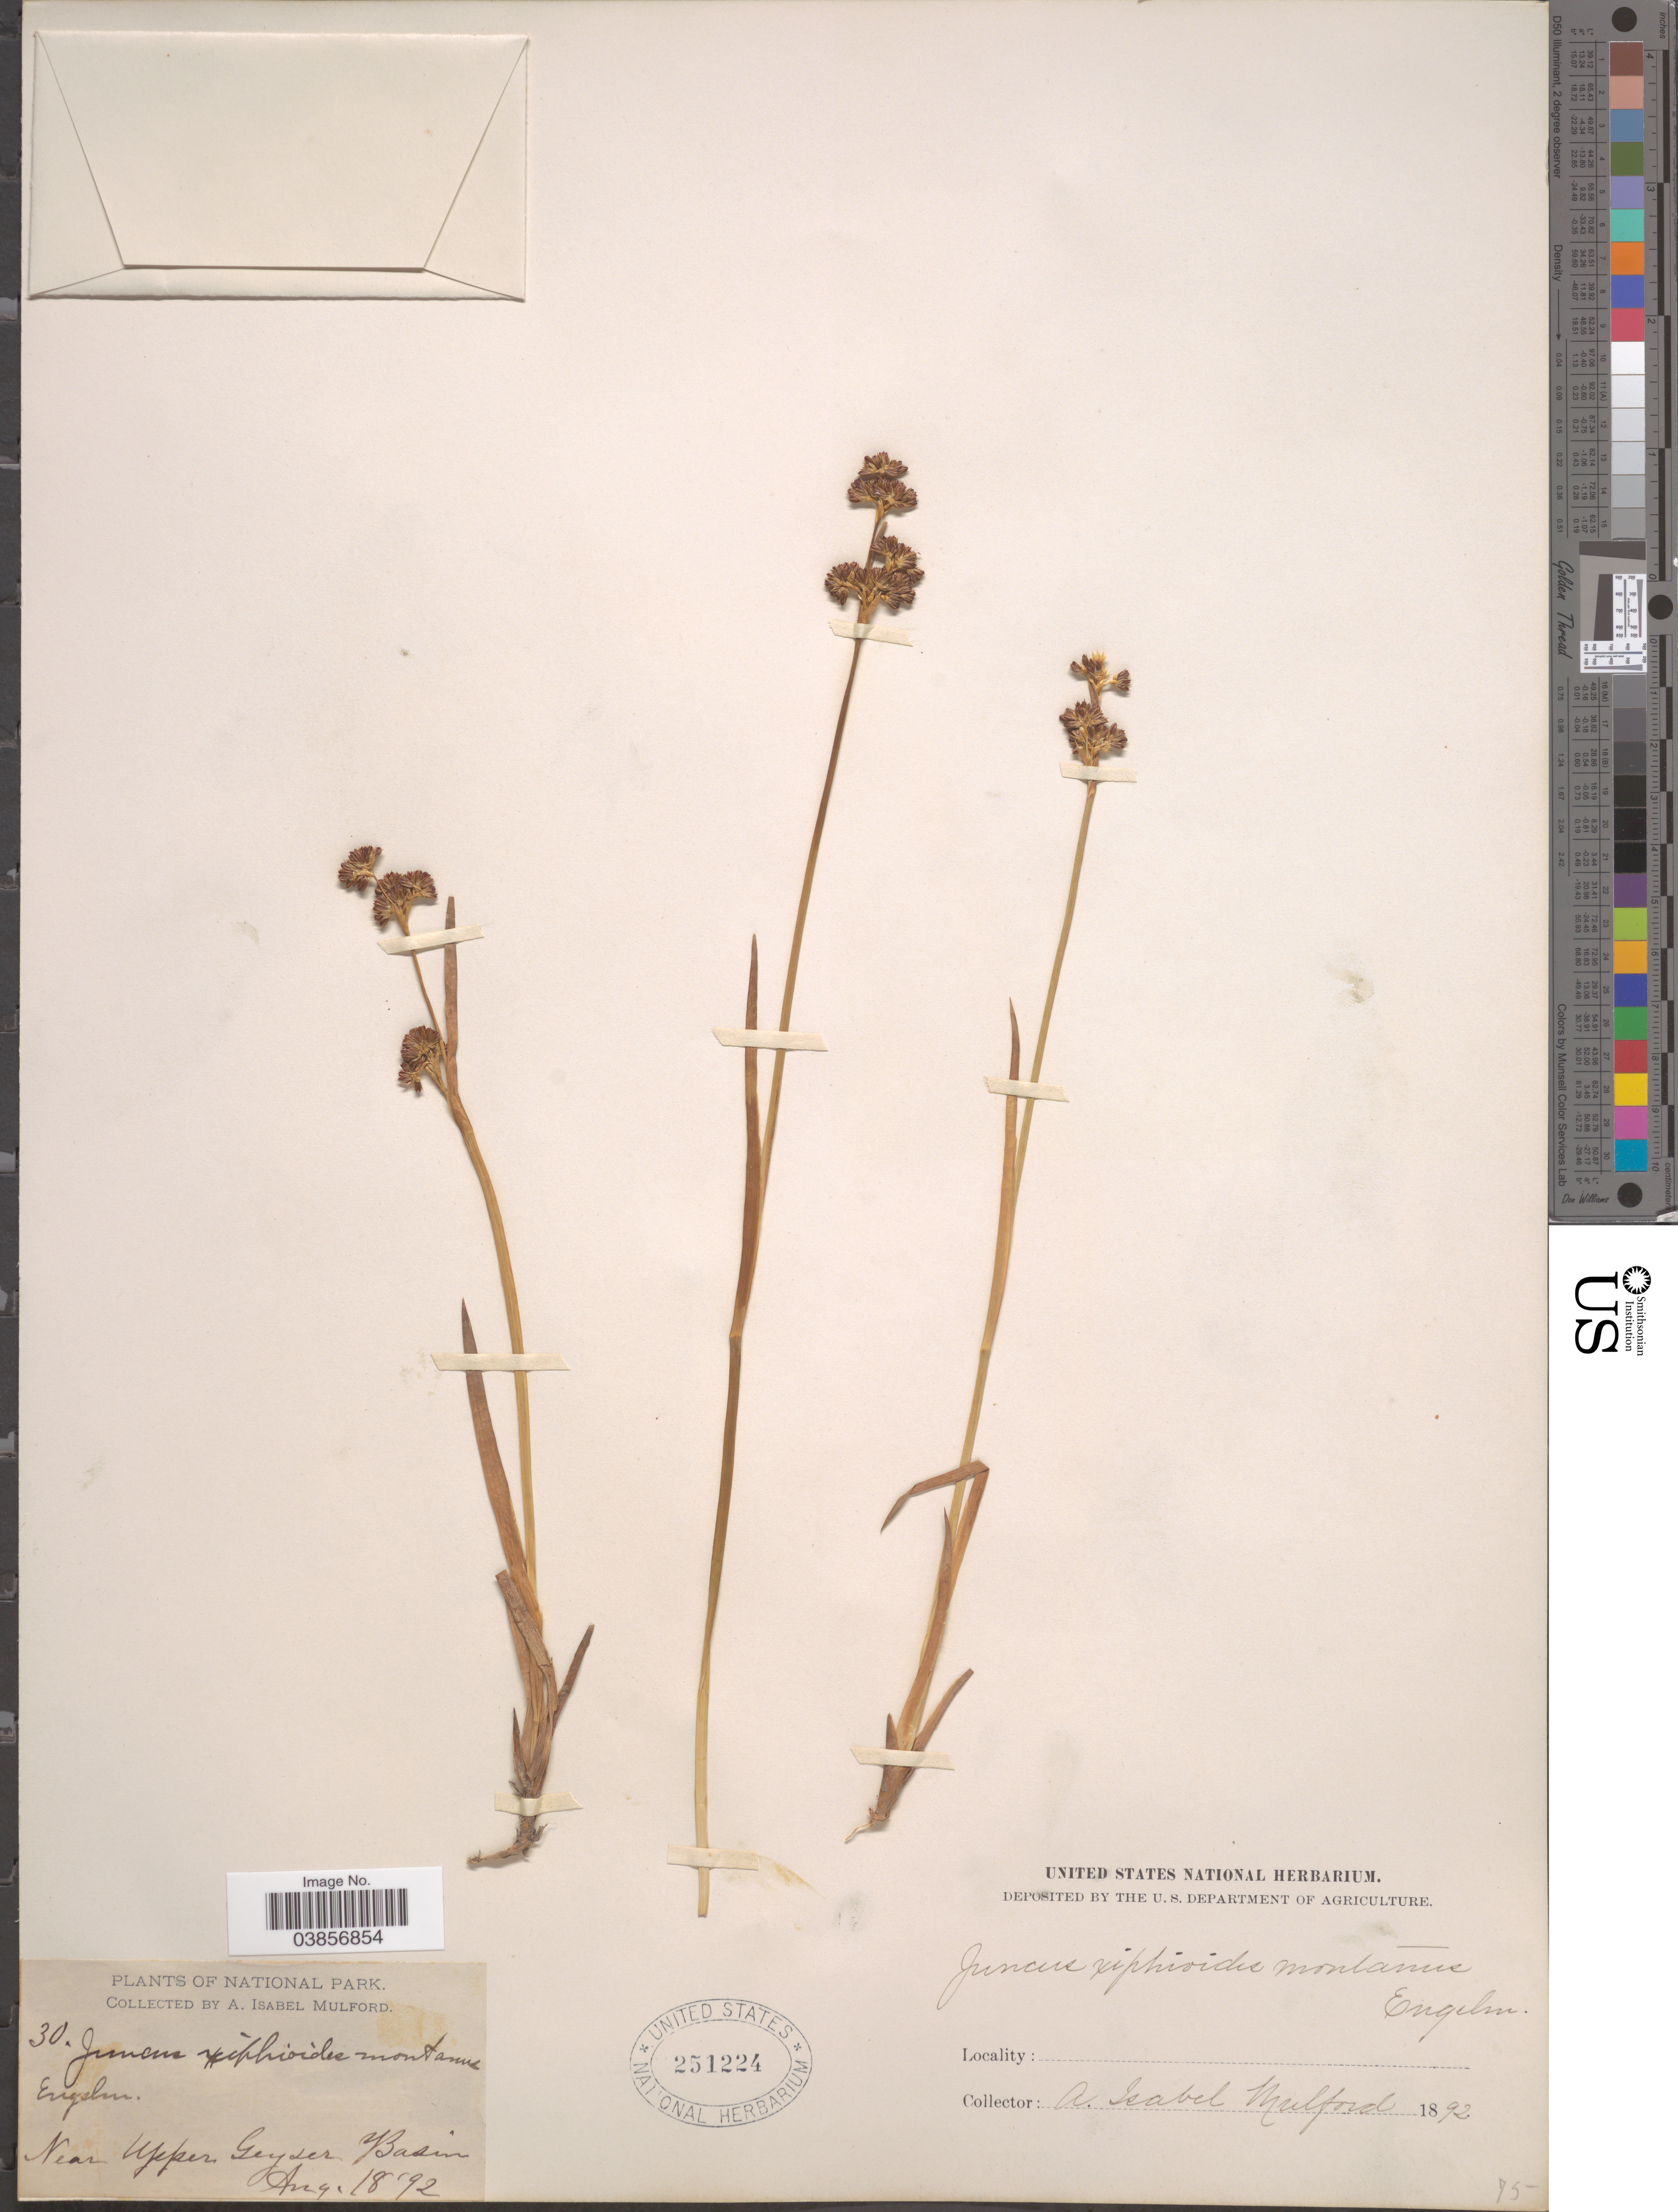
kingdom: Plantae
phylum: Tracheophyta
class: Liliopsida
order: Poales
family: Juncaceae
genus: Juncus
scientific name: Juncus saximontanus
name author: A. Nelson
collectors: A. Mulford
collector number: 30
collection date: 1892-08-18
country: United States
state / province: Wyoming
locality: National Park. Near Upper Geyser Basin.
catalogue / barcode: US 251224